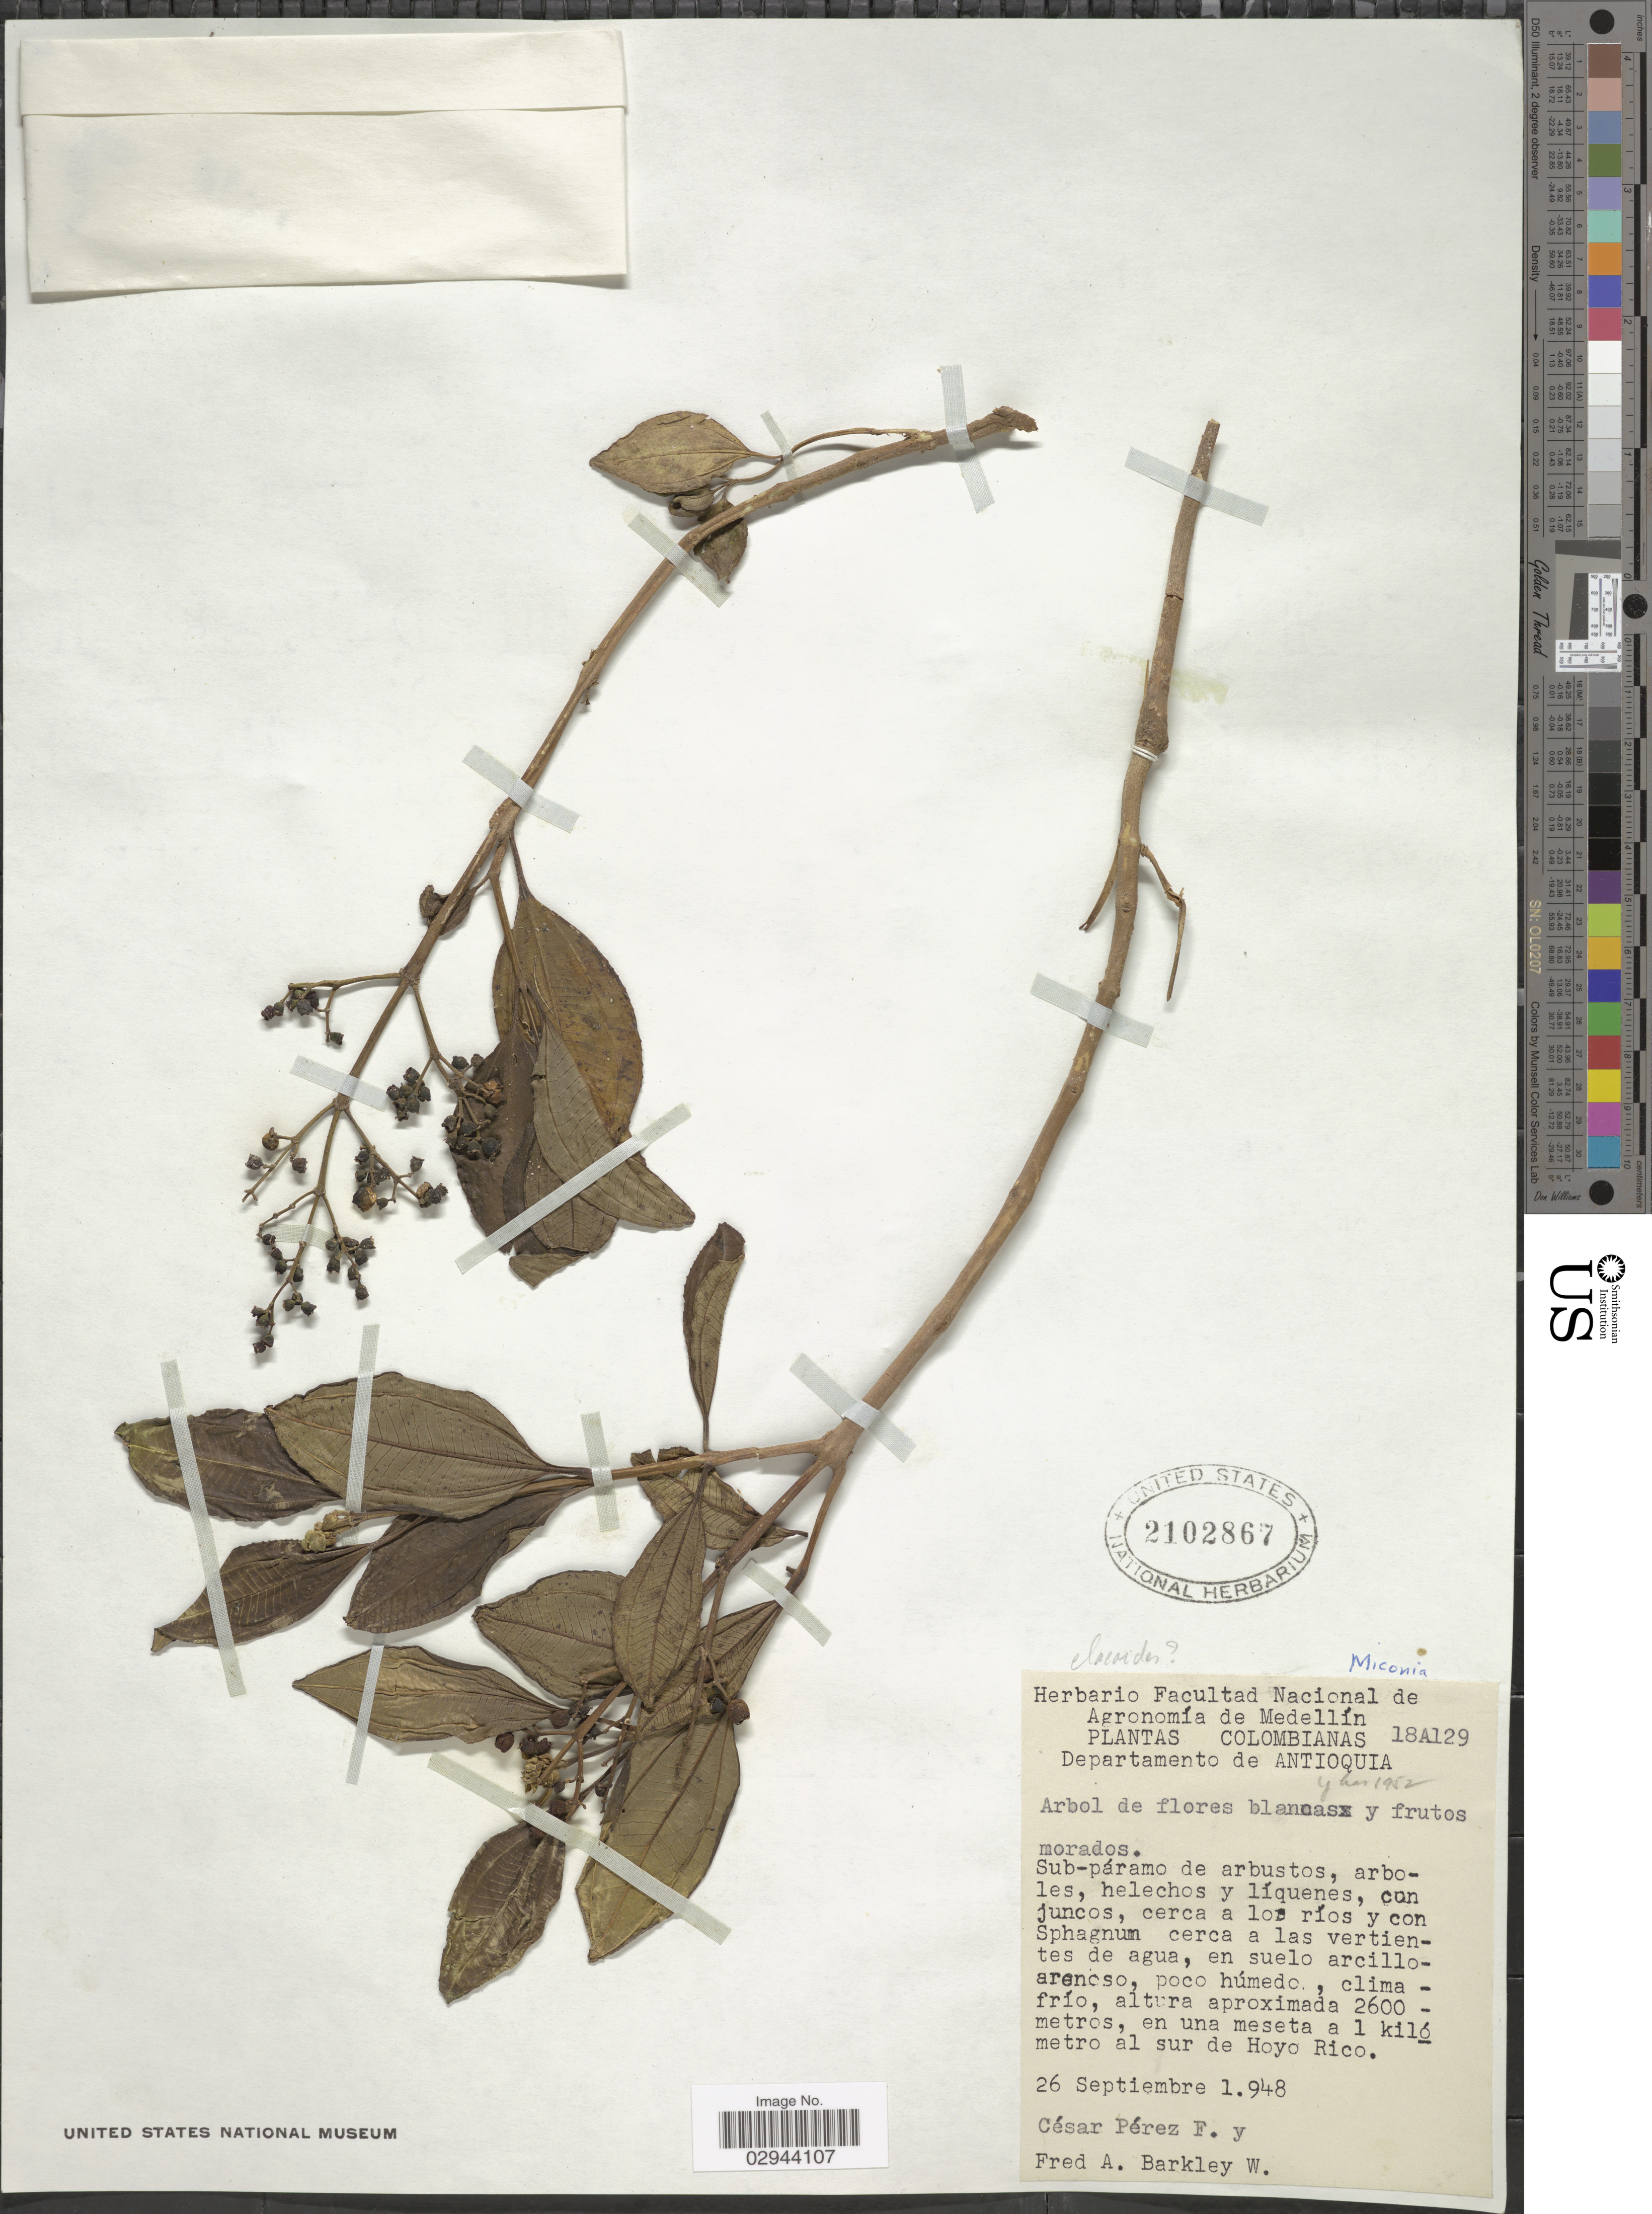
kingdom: Plantae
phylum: Tracheophyta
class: Magnoliopsida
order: Myrtales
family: Melastomataceae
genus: Miconia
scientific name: Miconia theizans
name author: (Bonpl.) Cogn.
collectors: C. Perez F. & F. Barkley W.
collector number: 18A129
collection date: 1948-09-26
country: Colombia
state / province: Antioquia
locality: Departamento de Antioquia, en una meseta a 1 kilómetro al sur de Hoyo Rico.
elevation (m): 2600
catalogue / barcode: US 2102867